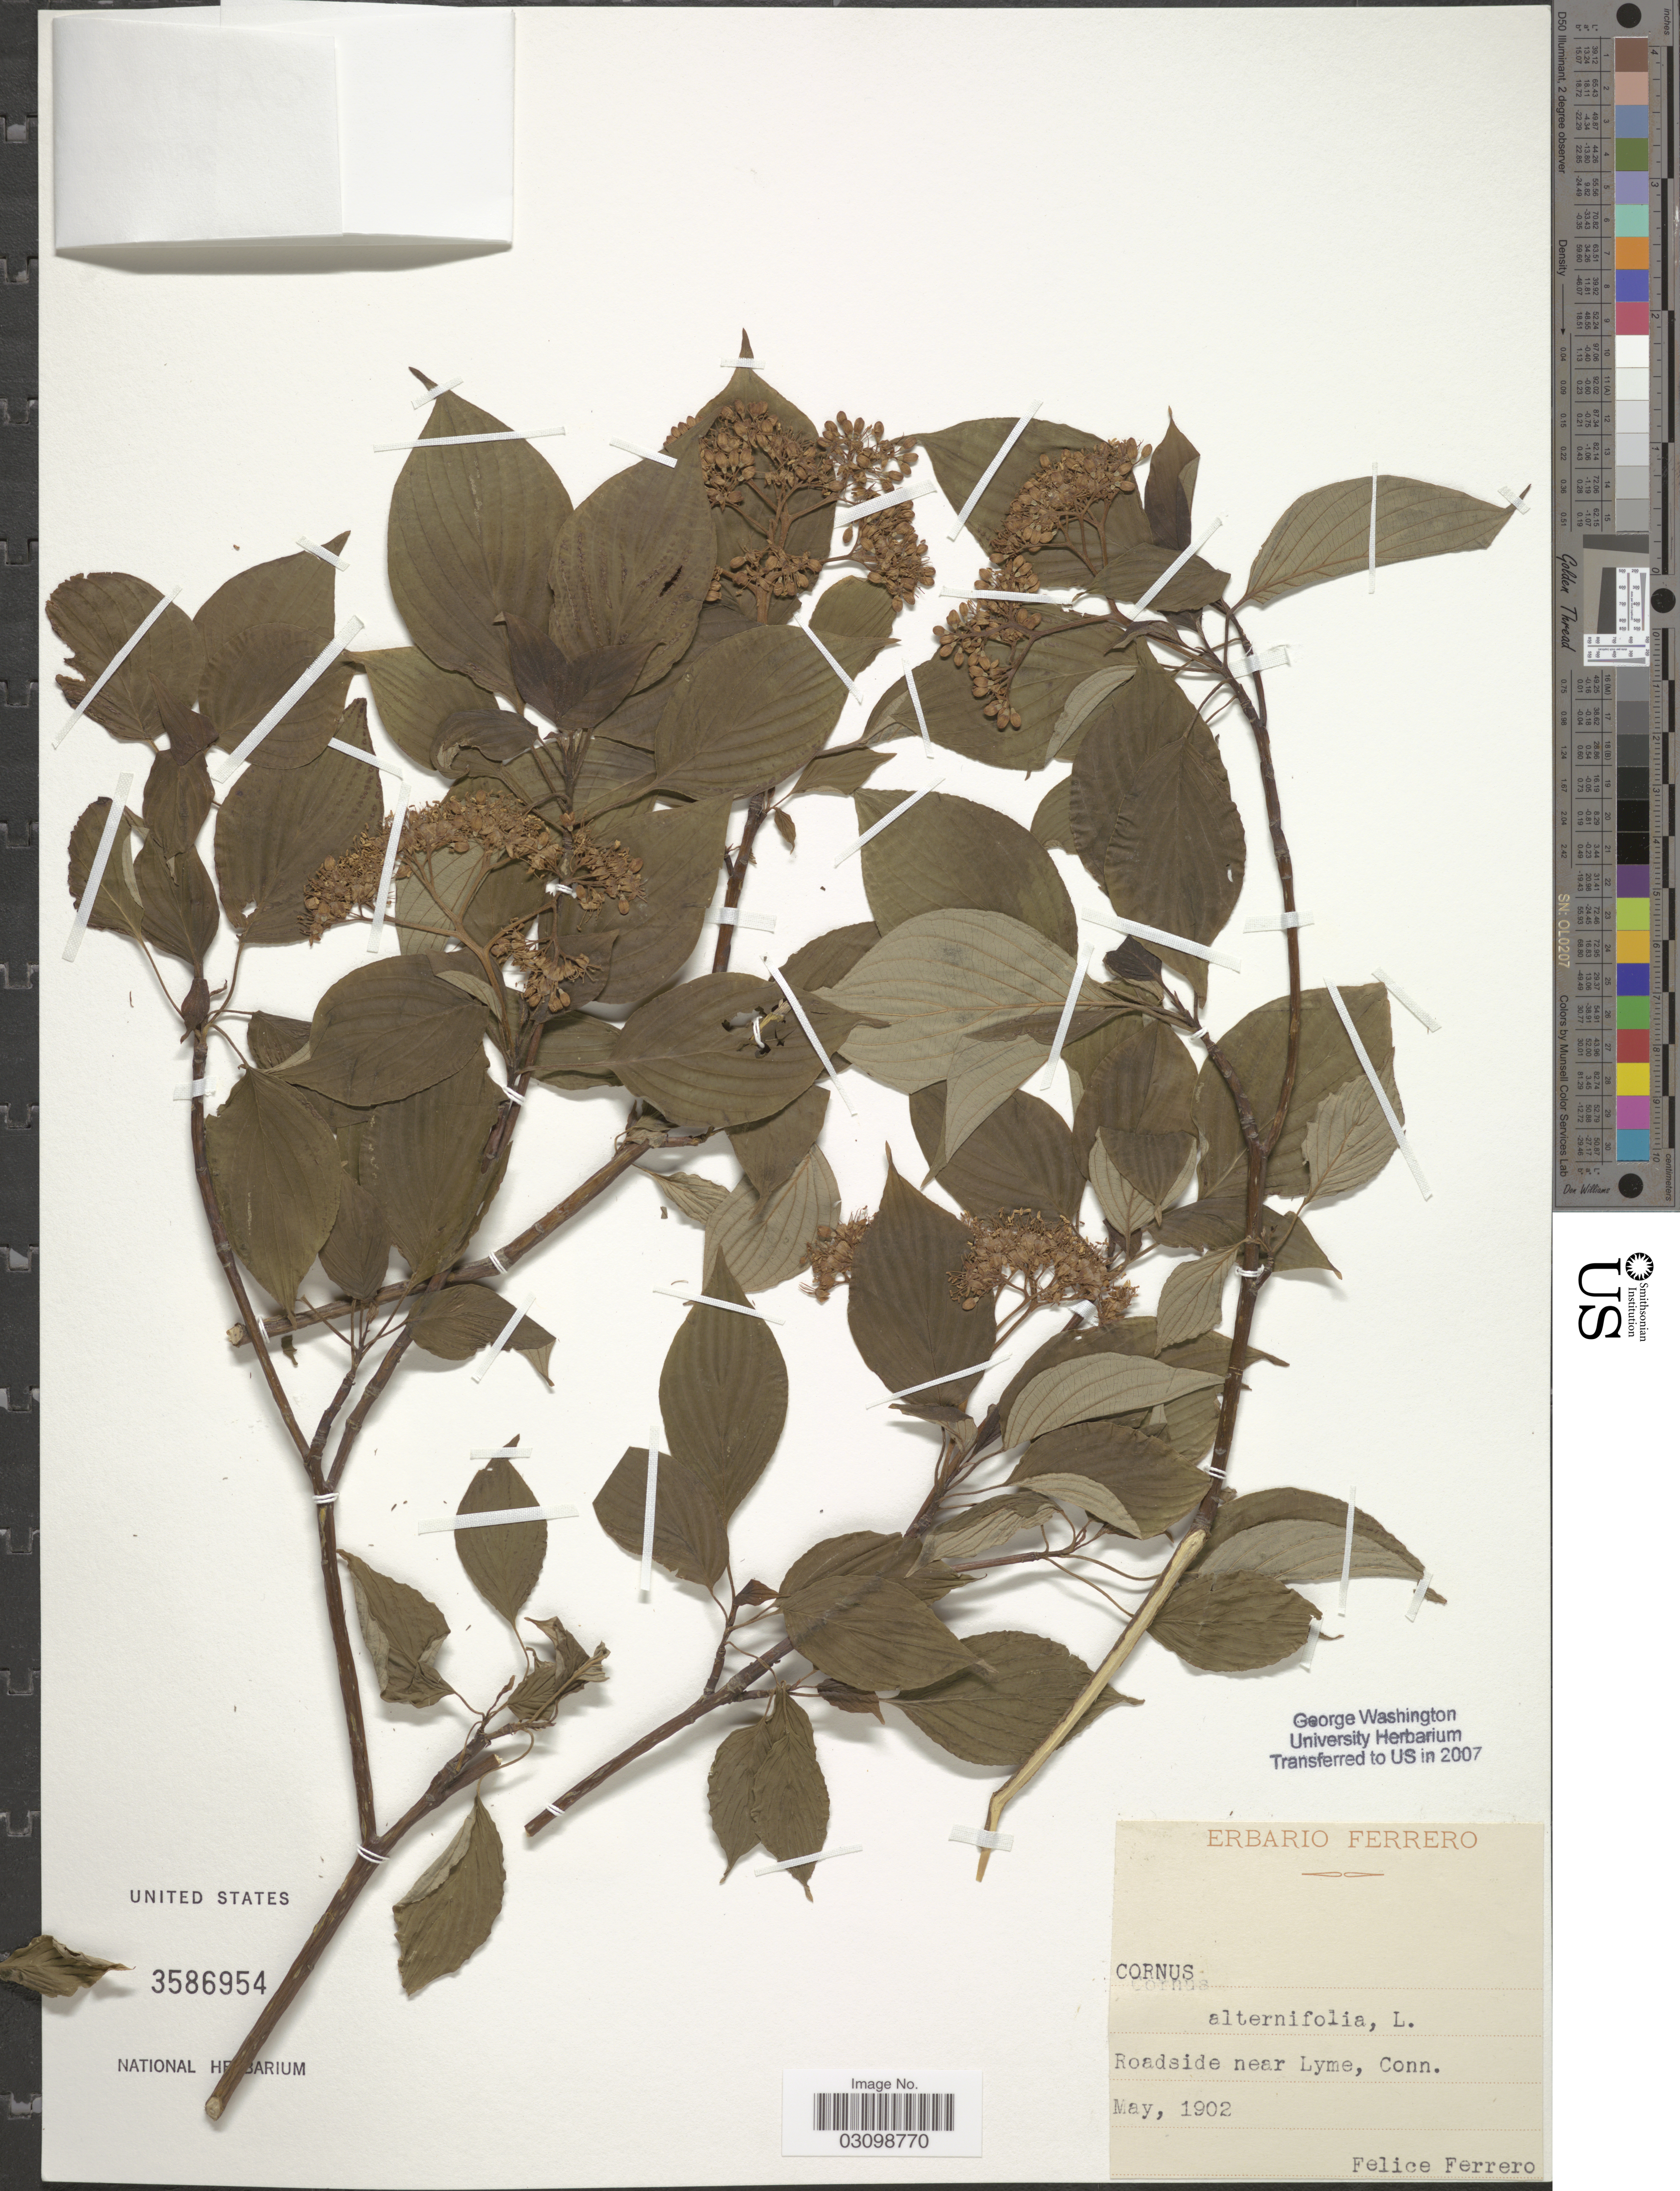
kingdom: Plantae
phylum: Tracheophyta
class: Magnoliopsida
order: Cornales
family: Cornaceae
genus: Cornus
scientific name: Cornus alternifolia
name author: L.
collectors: F. Ferrero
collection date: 1902-05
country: United States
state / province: Connecticut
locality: Roadside near Lyme, Conn.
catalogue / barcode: US 3586954